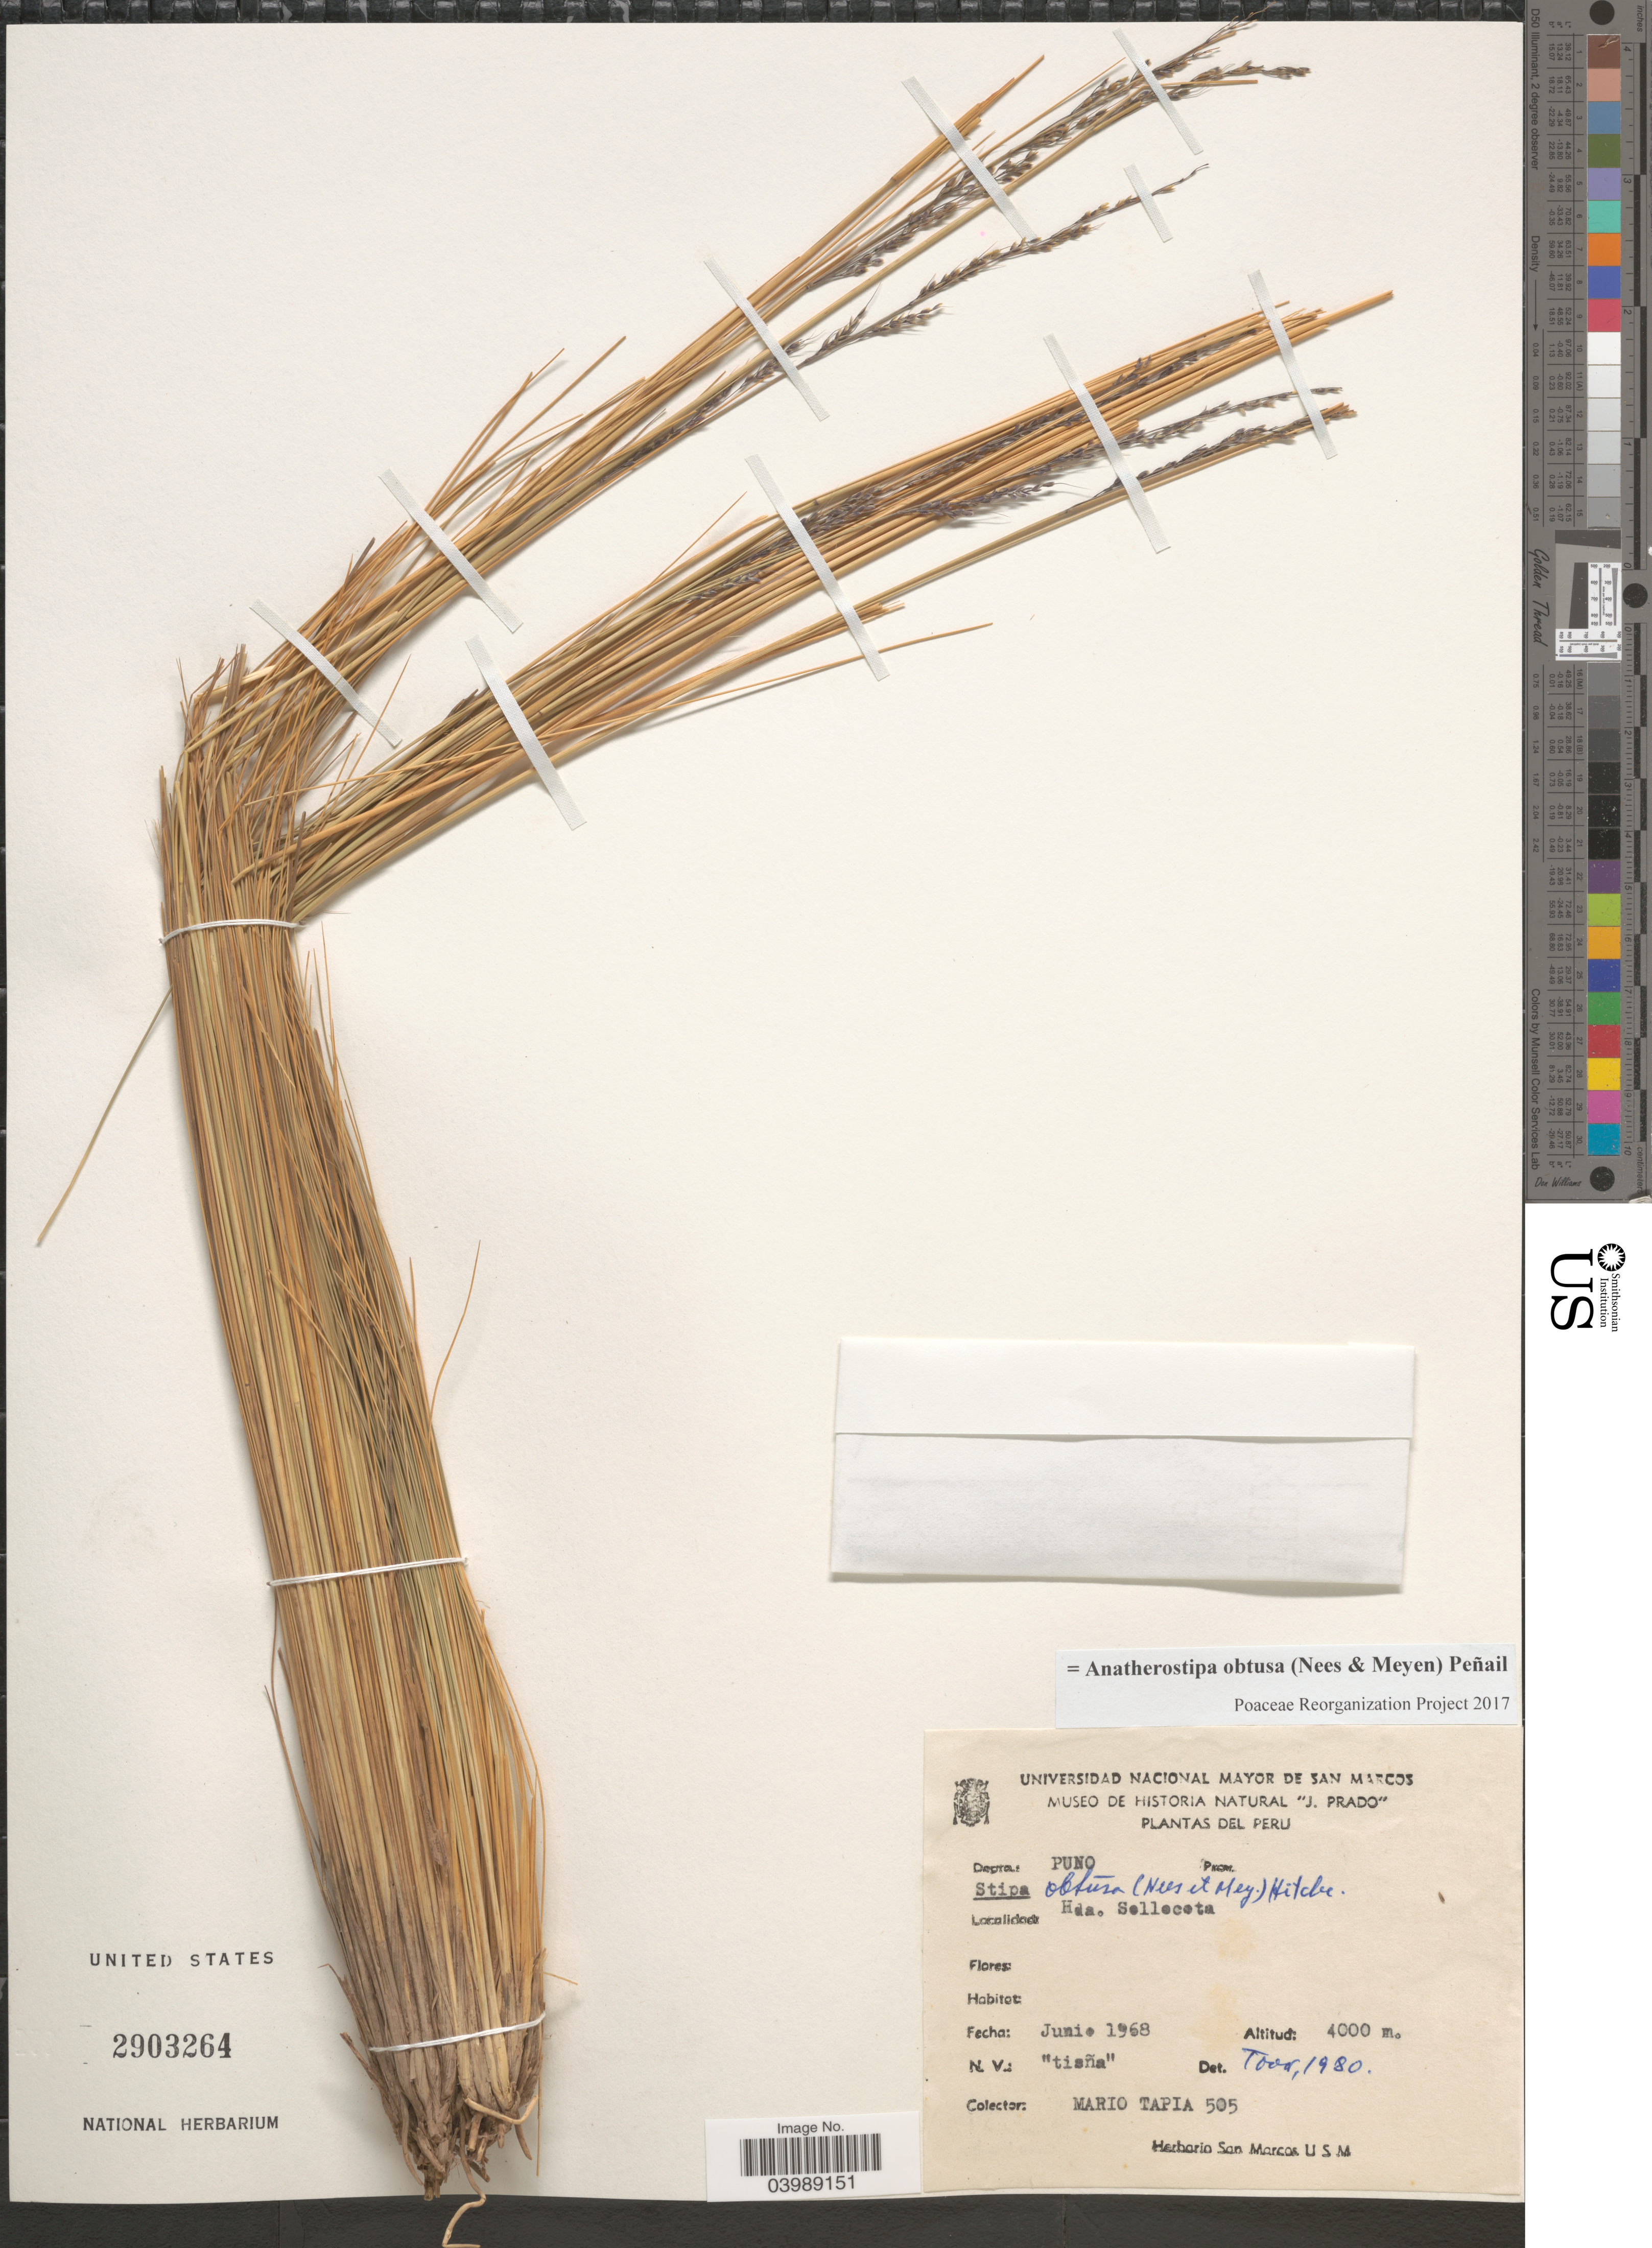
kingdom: Plantae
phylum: Tracheophyta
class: Liliopsida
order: Poales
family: Poaceae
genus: Anatherostipa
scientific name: Anatherostipa obtusa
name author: (Nees & Meyen) Peñailillo B.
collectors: M. Tapia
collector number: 505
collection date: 1968-06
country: Peru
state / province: Puno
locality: Depto: Puno. Hda. Sollocota.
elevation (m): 4000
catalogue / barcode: US 2903264